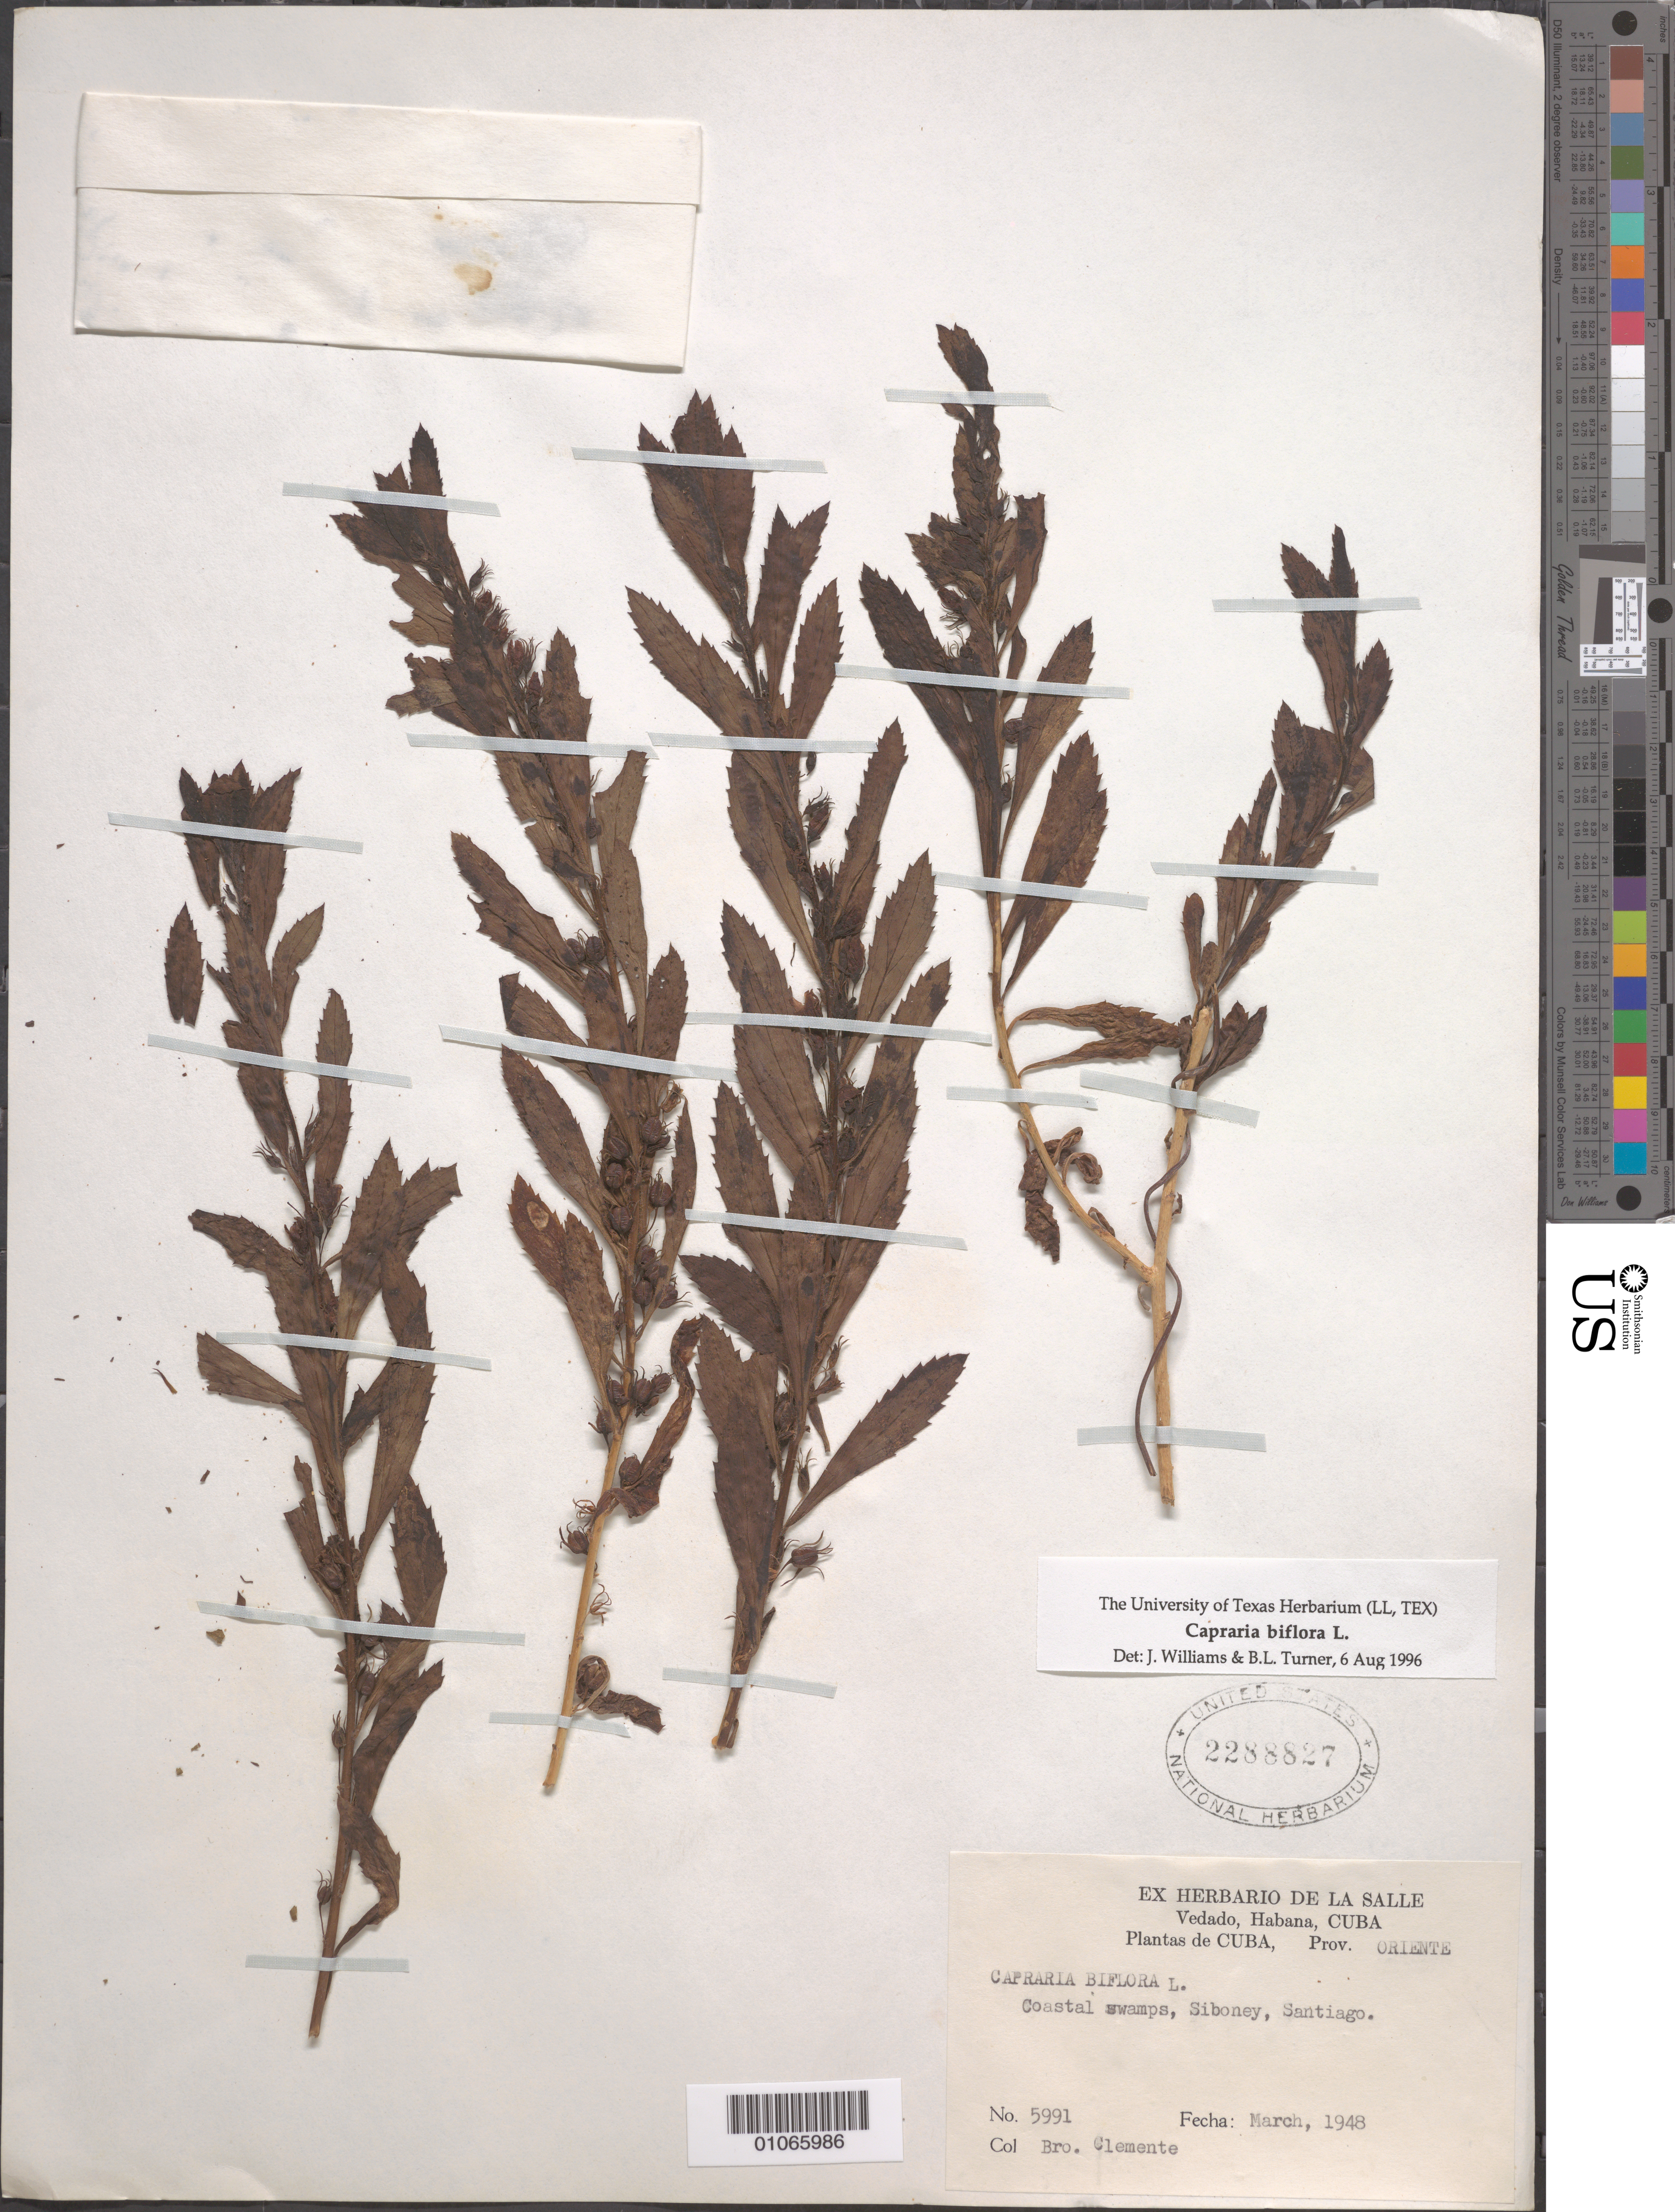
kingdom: Plantae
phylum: Tracheophyta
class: Magnoliopsida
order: Lamiales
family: Scrophulariaceae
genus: Capraria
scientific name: Capraria biflora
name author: L.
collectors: Bro. Clemente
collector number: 5991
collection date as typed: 01 Mar 1948 to 31 Mar 1948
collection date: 1948-03-01/1948-03-31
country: Cuba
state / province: Santiago de Cuba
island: Cuba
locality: Coastal swamps, Siboney, Santiago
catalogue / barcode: US 2288827